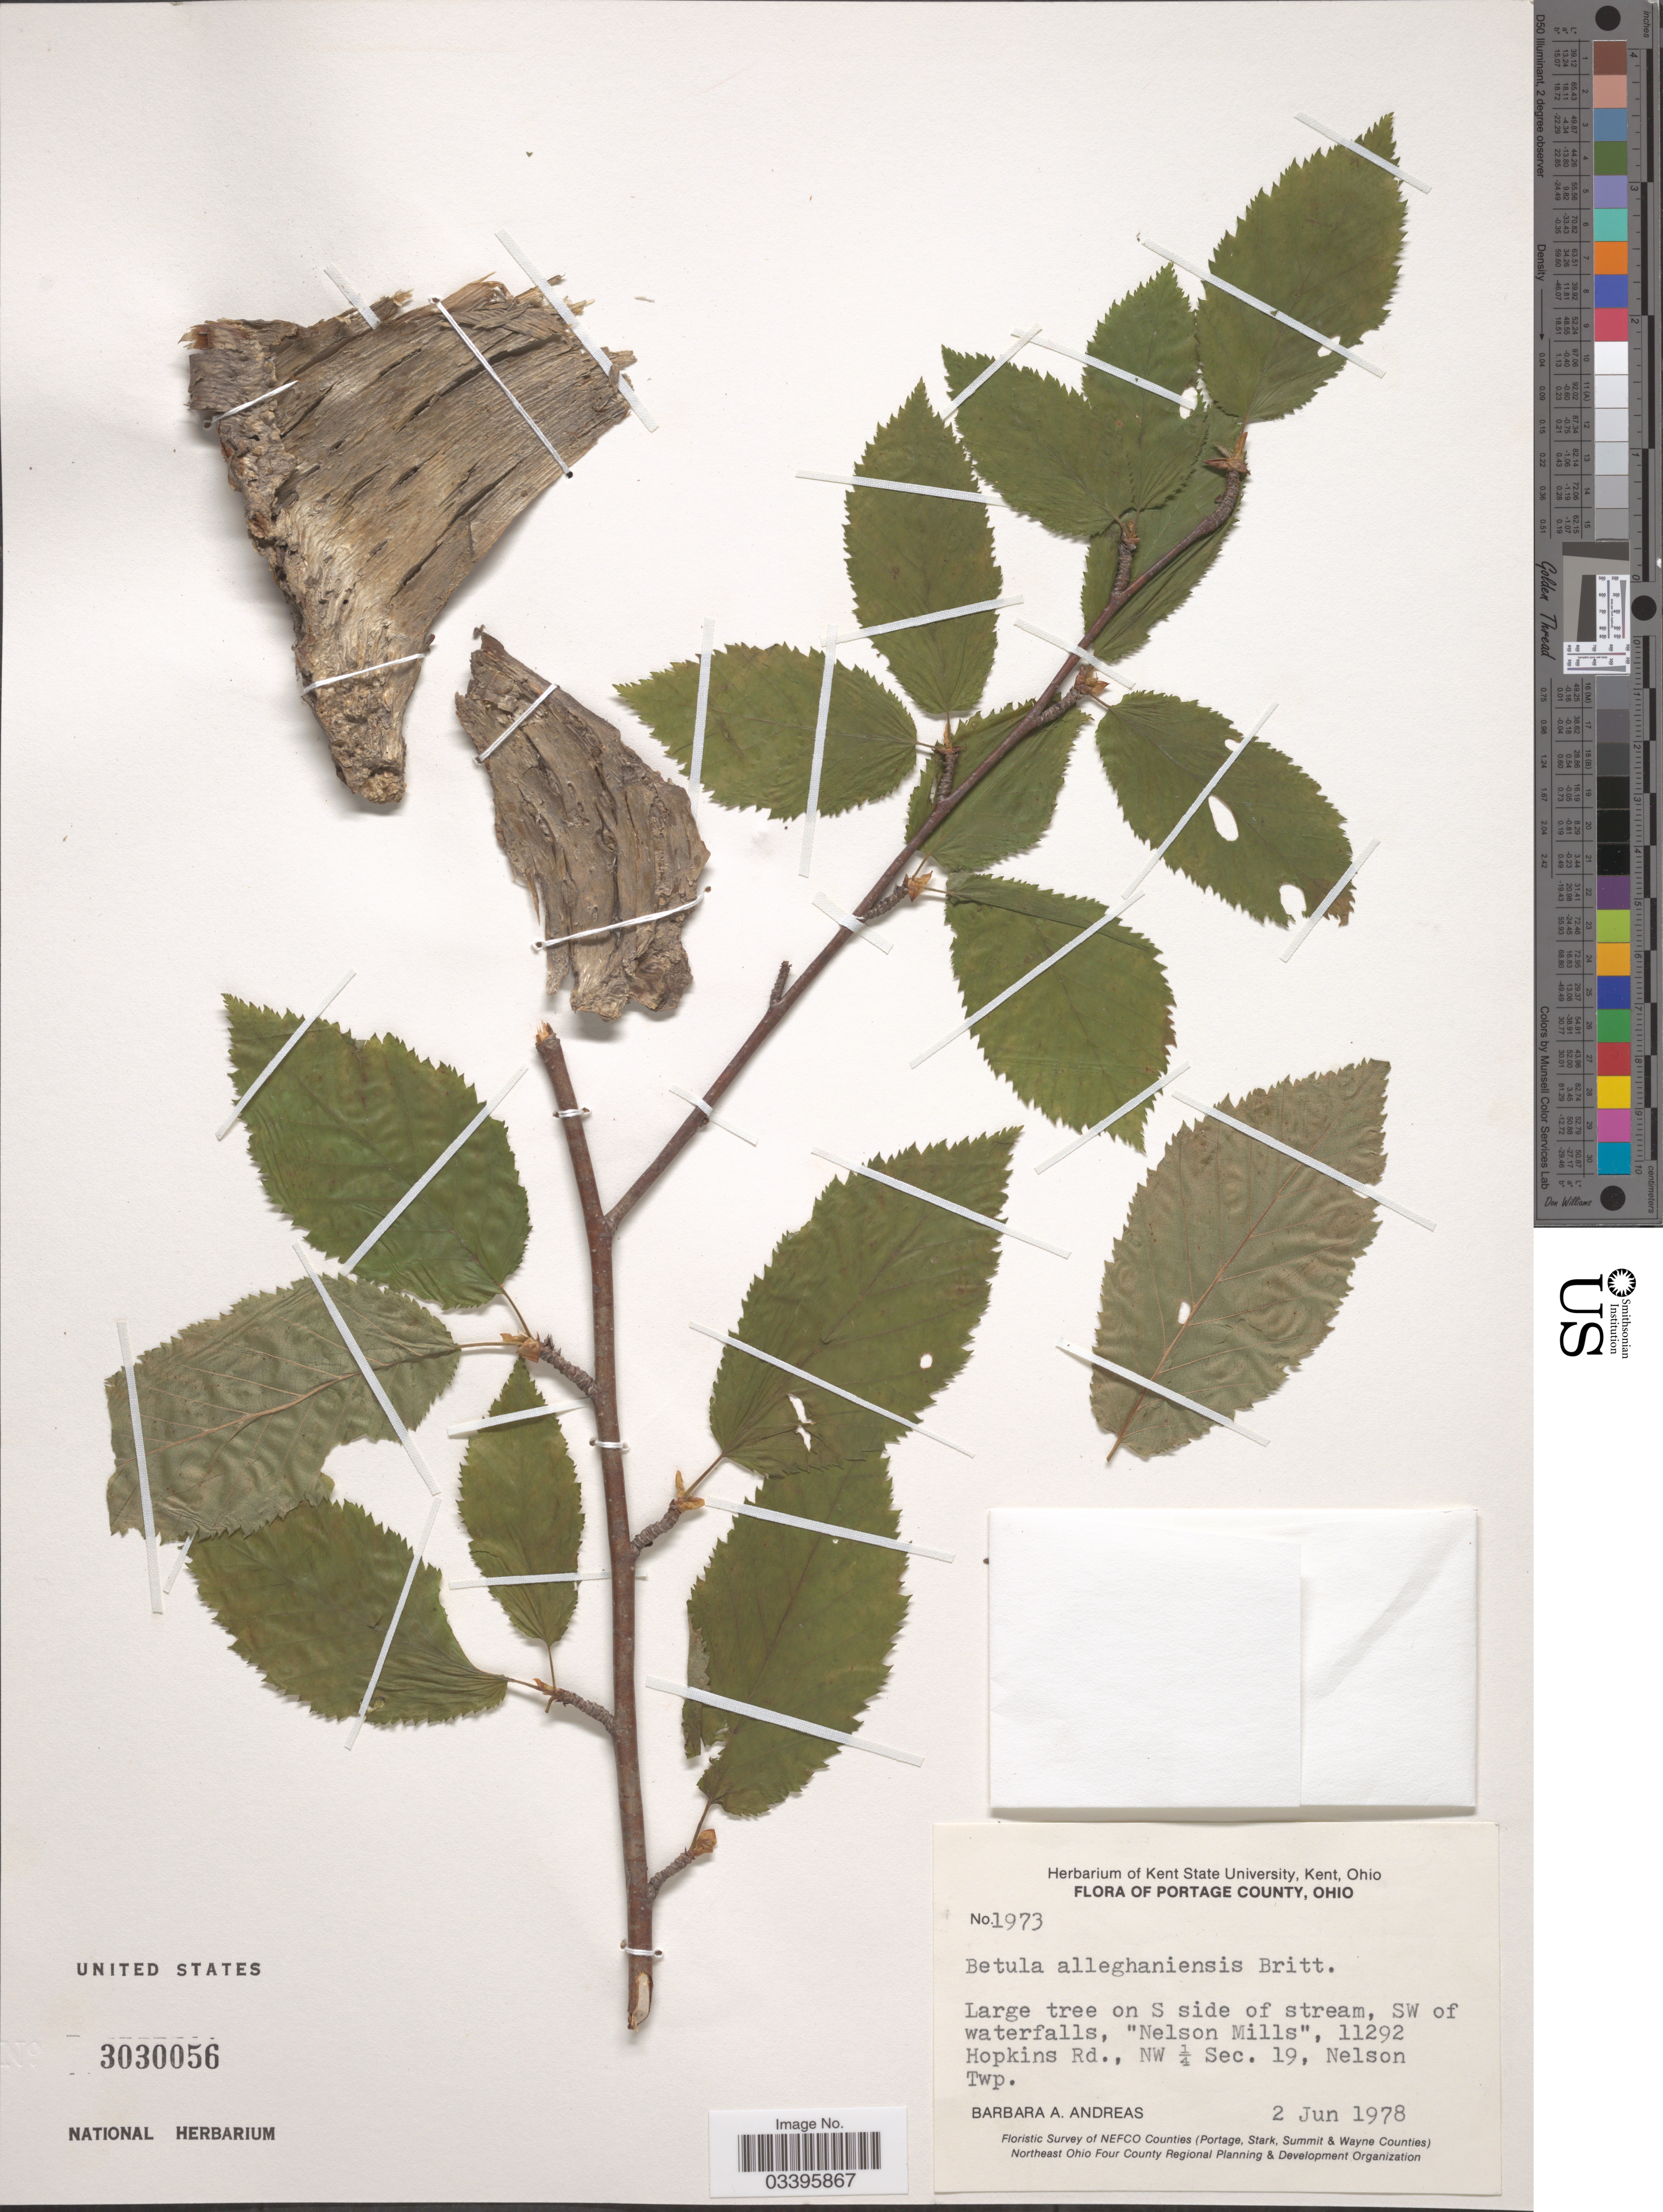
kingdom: Plantae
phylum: Tracheophyta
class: Magnoliopsida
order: Fagales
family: Betulaceae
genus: Betula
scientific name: Betula lutea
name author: F. Michx.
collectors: B. A. Andreas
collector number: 1973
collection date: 1978-06-02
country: United States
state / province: Ohio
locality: Portage County. SW of waterfalls, "Nelson Mills", 11292 Hopkins Rd., NW ¼ Sec. 19, Nelson Twp.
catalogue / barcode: US 3030056